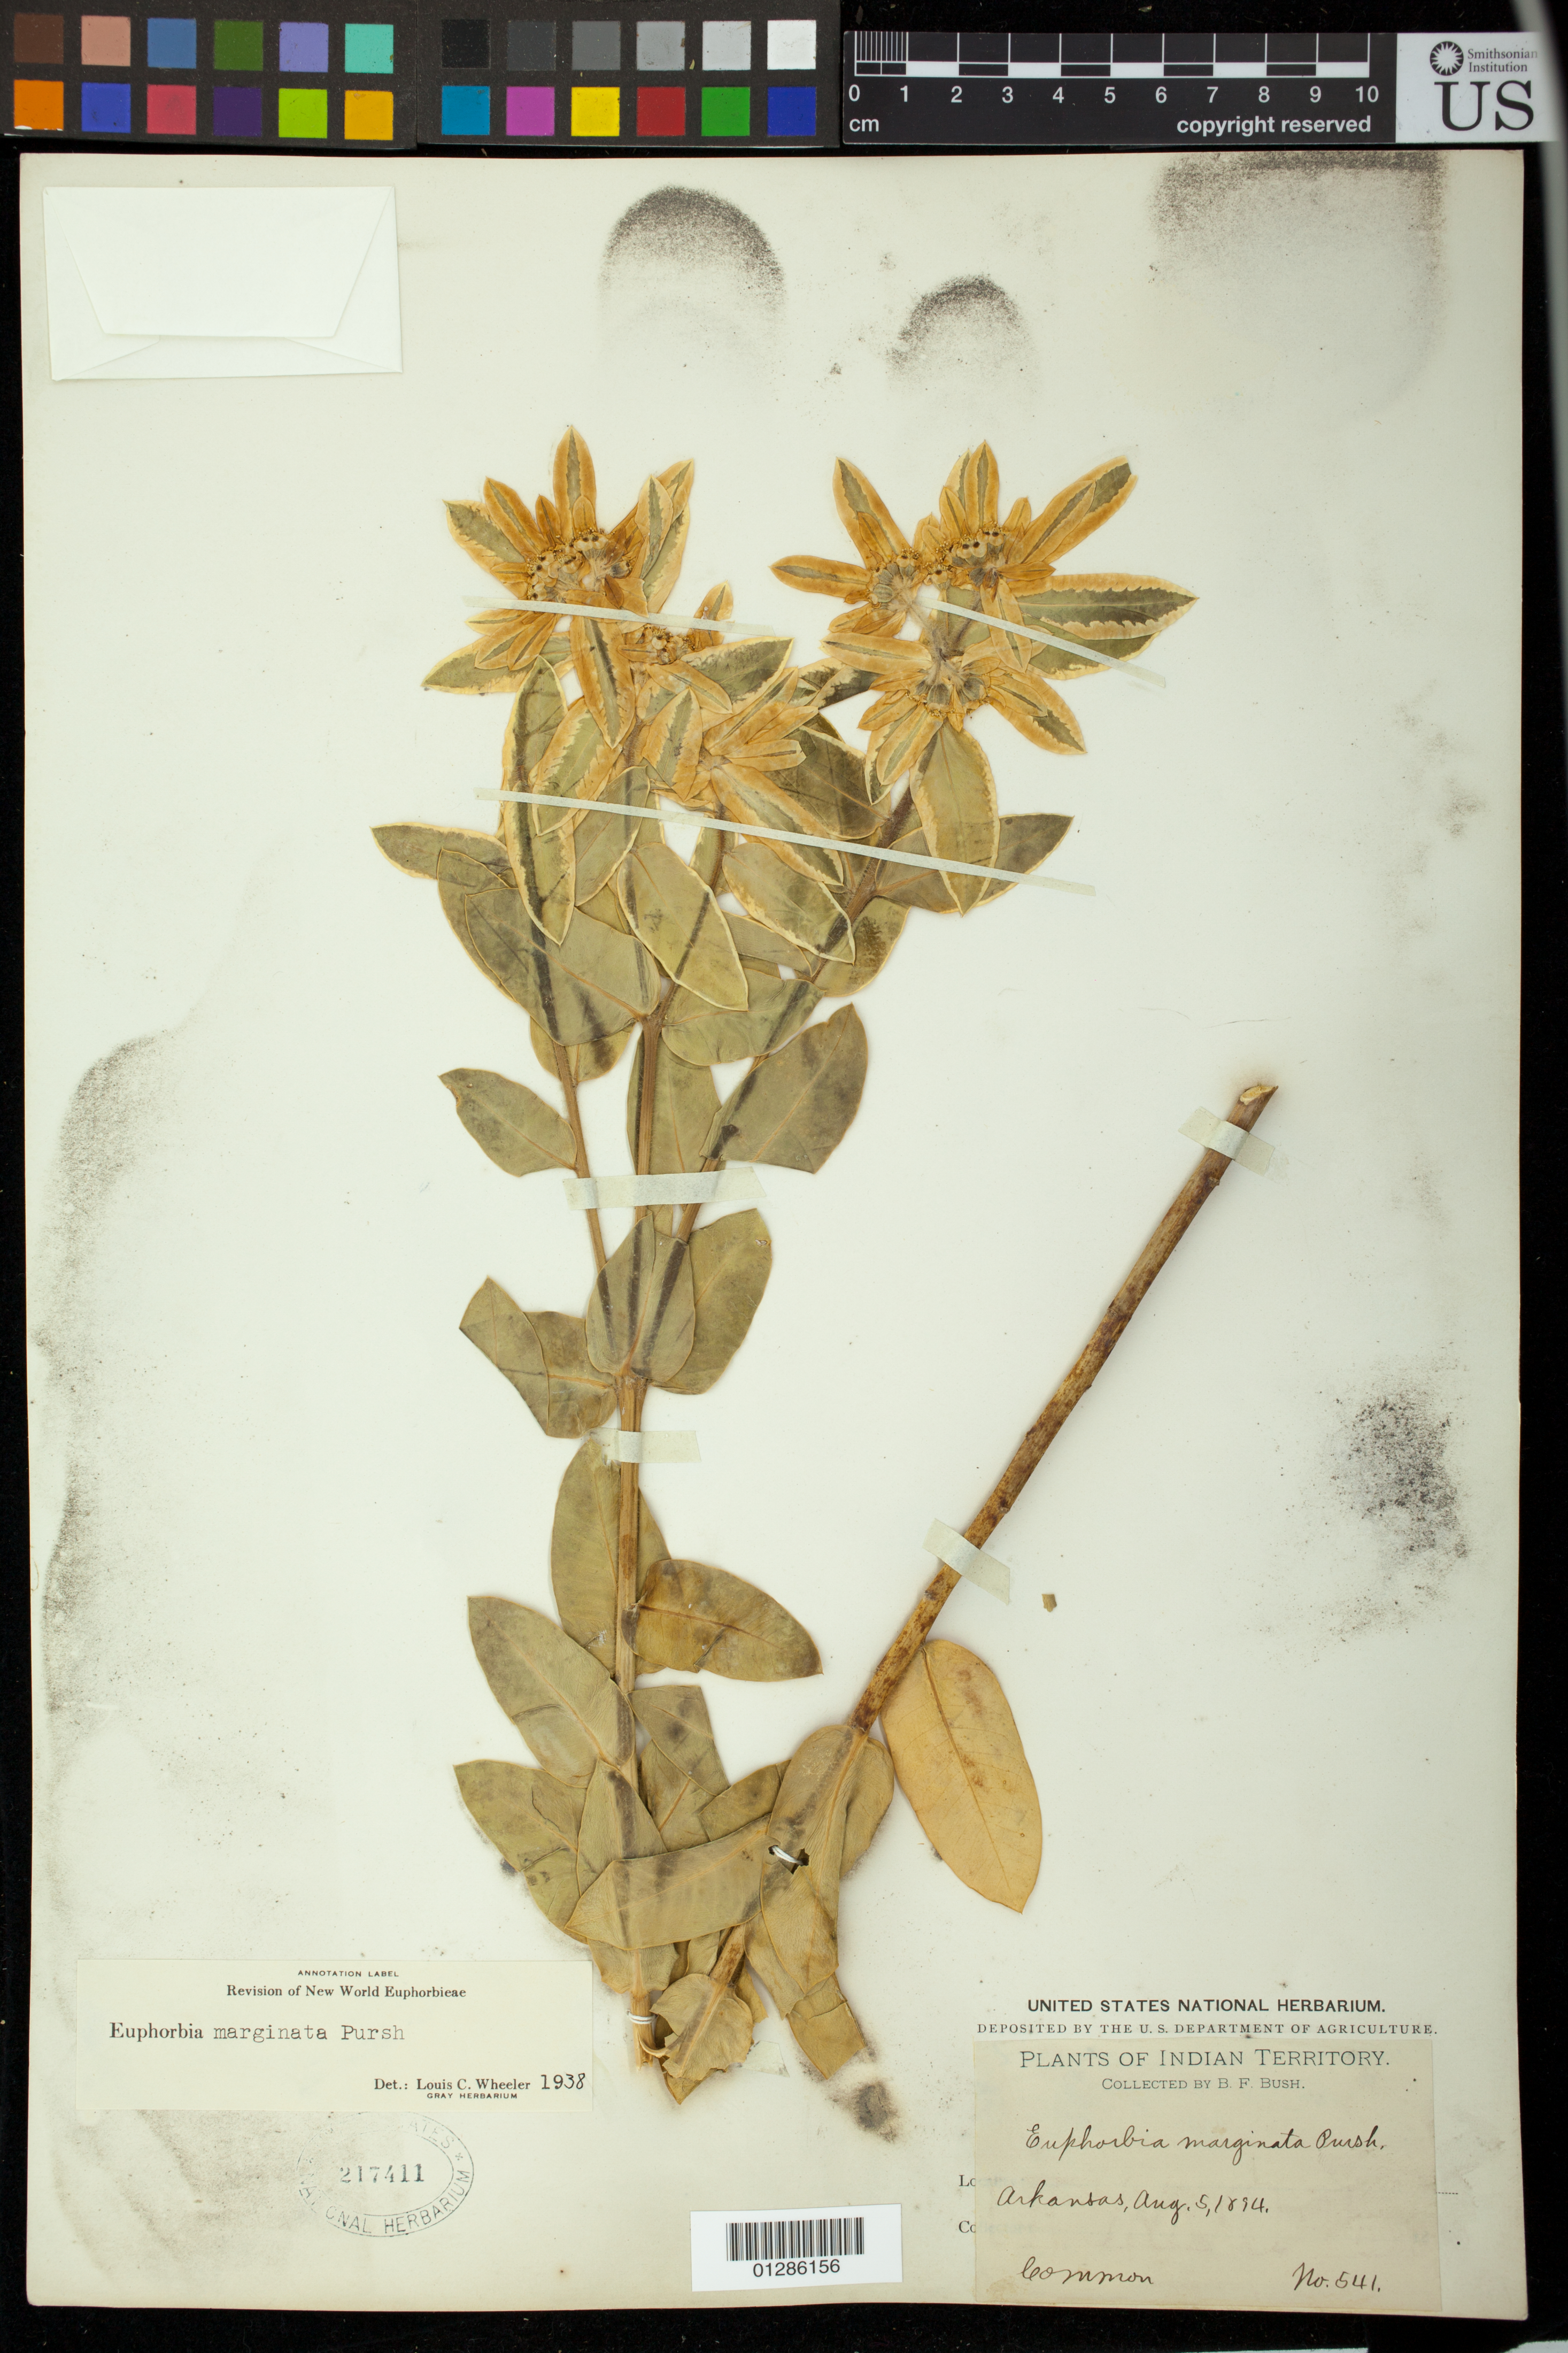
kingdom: Plantae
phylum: Tracheophyta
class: Magnoliopsida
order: Malpighiales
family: Euphorbiaceae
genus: Euphorbia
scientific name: Euphorbia marginata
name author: Pursh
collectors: B. F. Bush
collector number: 541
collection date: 1894-08-05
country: United States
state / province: Arkansas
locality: Indian Territory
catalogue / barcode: US 217411